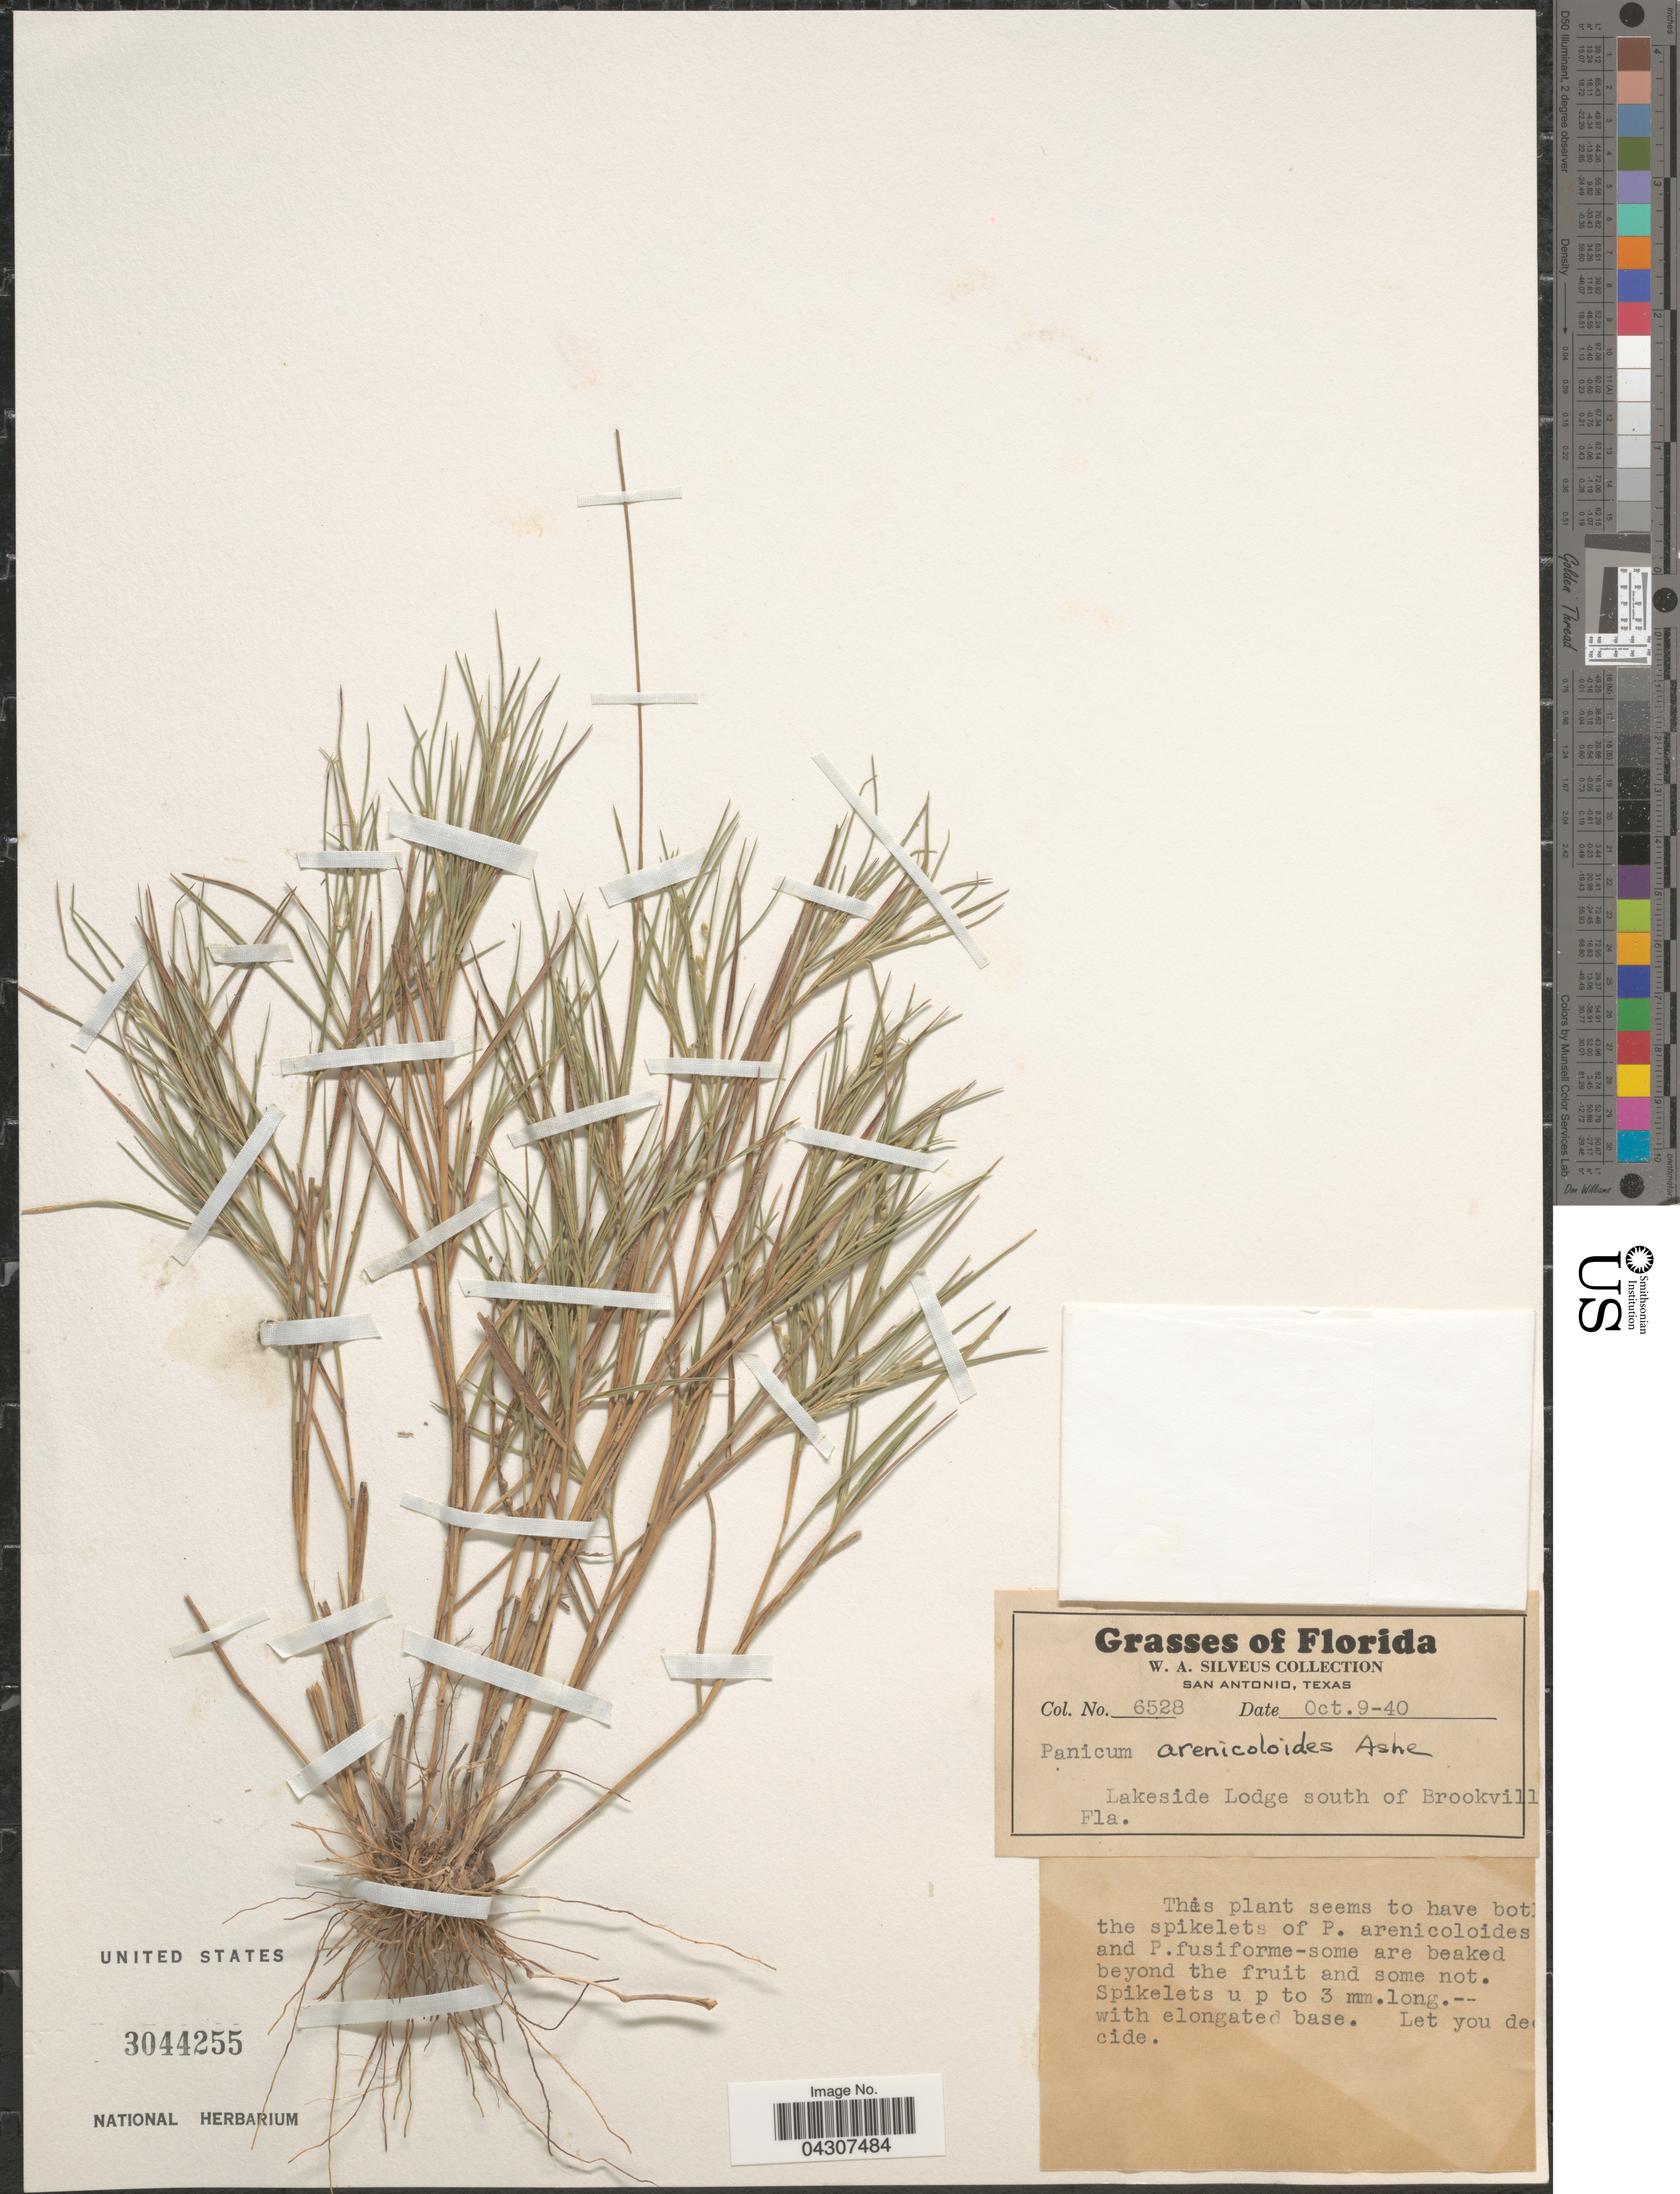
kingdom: Plantae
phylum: Tracheophyta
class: Liliopsida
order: Poales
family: Poaceae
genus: Dichanthelium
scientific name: Dichanthelium aciculare var. ramosum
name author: (Griseb.) Davidse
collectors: W. Silveus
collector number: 6528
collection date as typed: Transcribed d/m/y: 9/10/40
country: United States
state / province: Florida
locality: Lakeside Lodge south of Brookvill.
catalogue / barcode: US 3044255